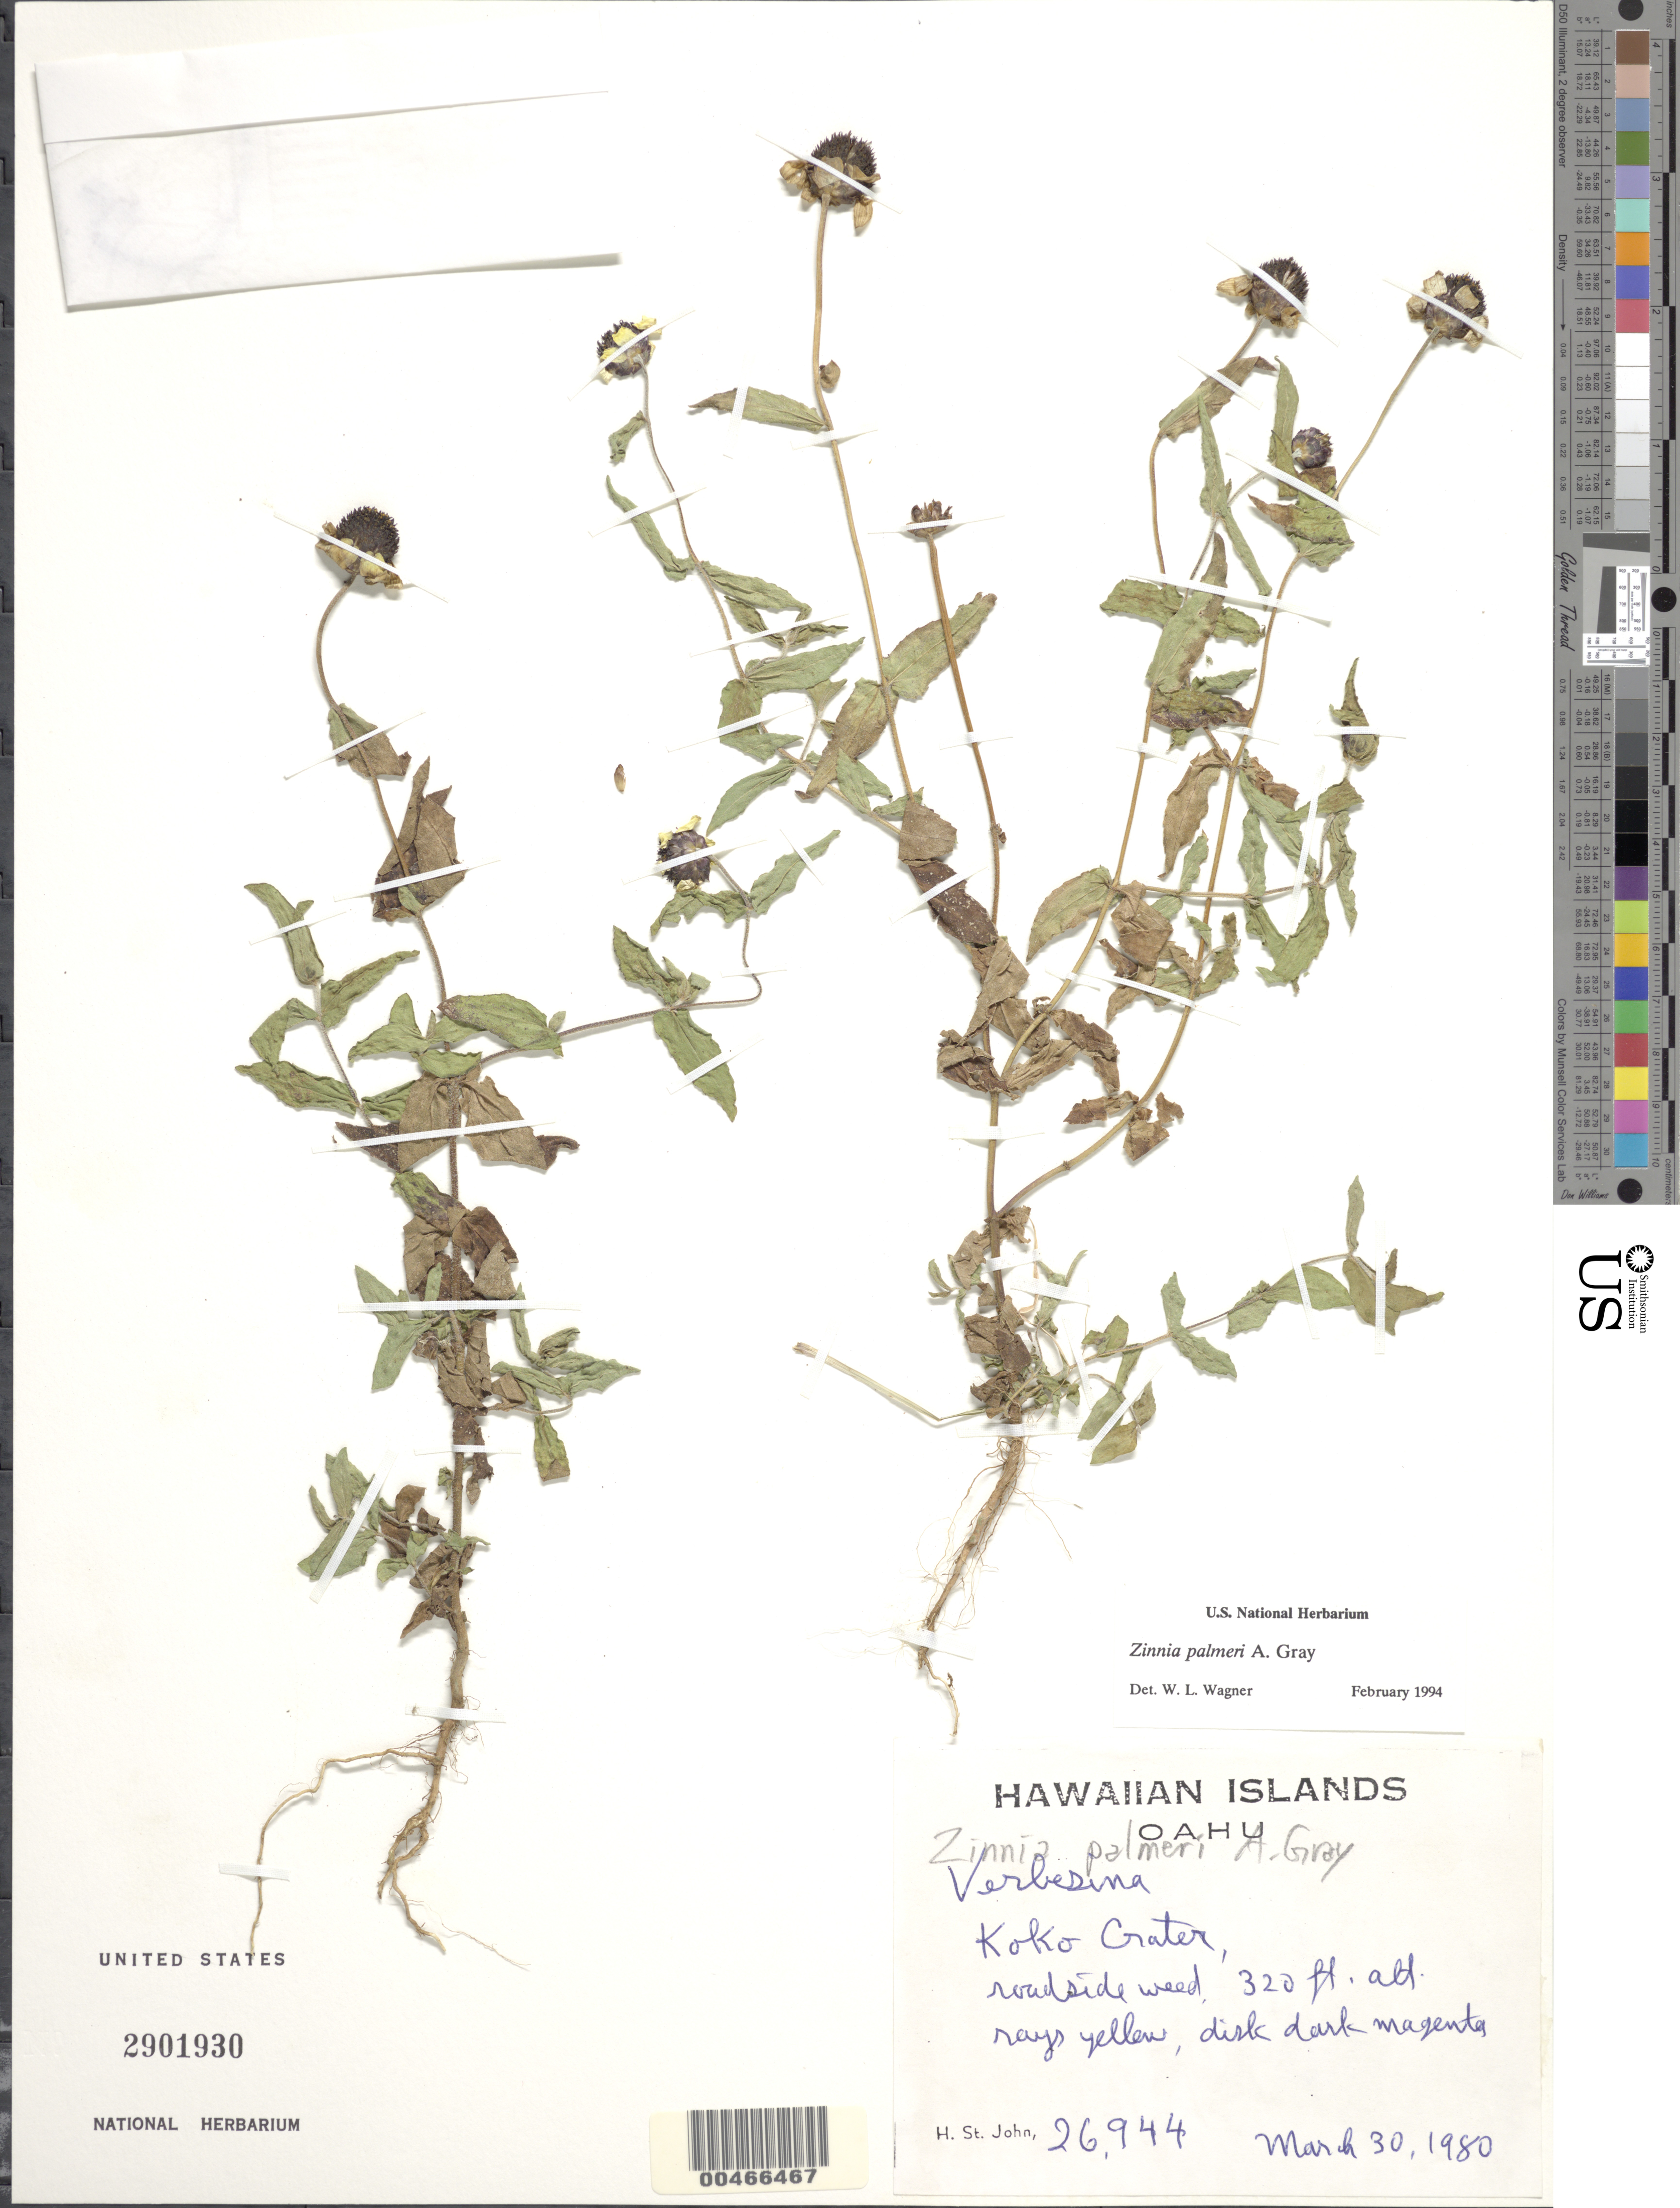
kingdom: Plantae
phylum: Tracheophyta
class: Magnoliopsida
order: Asterales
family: Asteraceae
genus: Zinnia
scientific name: Zinnia palmeri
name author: A. Gray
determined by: Wagner, W. L., (BOT), Smithsonian Institution - National Museum of Natural History (UNITED STATES)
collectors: H. St. John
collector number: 26944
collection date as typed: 30 Mar 1980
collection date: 1980-03-30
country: United States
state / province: Hawaii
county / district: Honolulu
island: Oahu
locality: Koko Crater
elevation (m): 98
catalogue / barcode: US 2901930